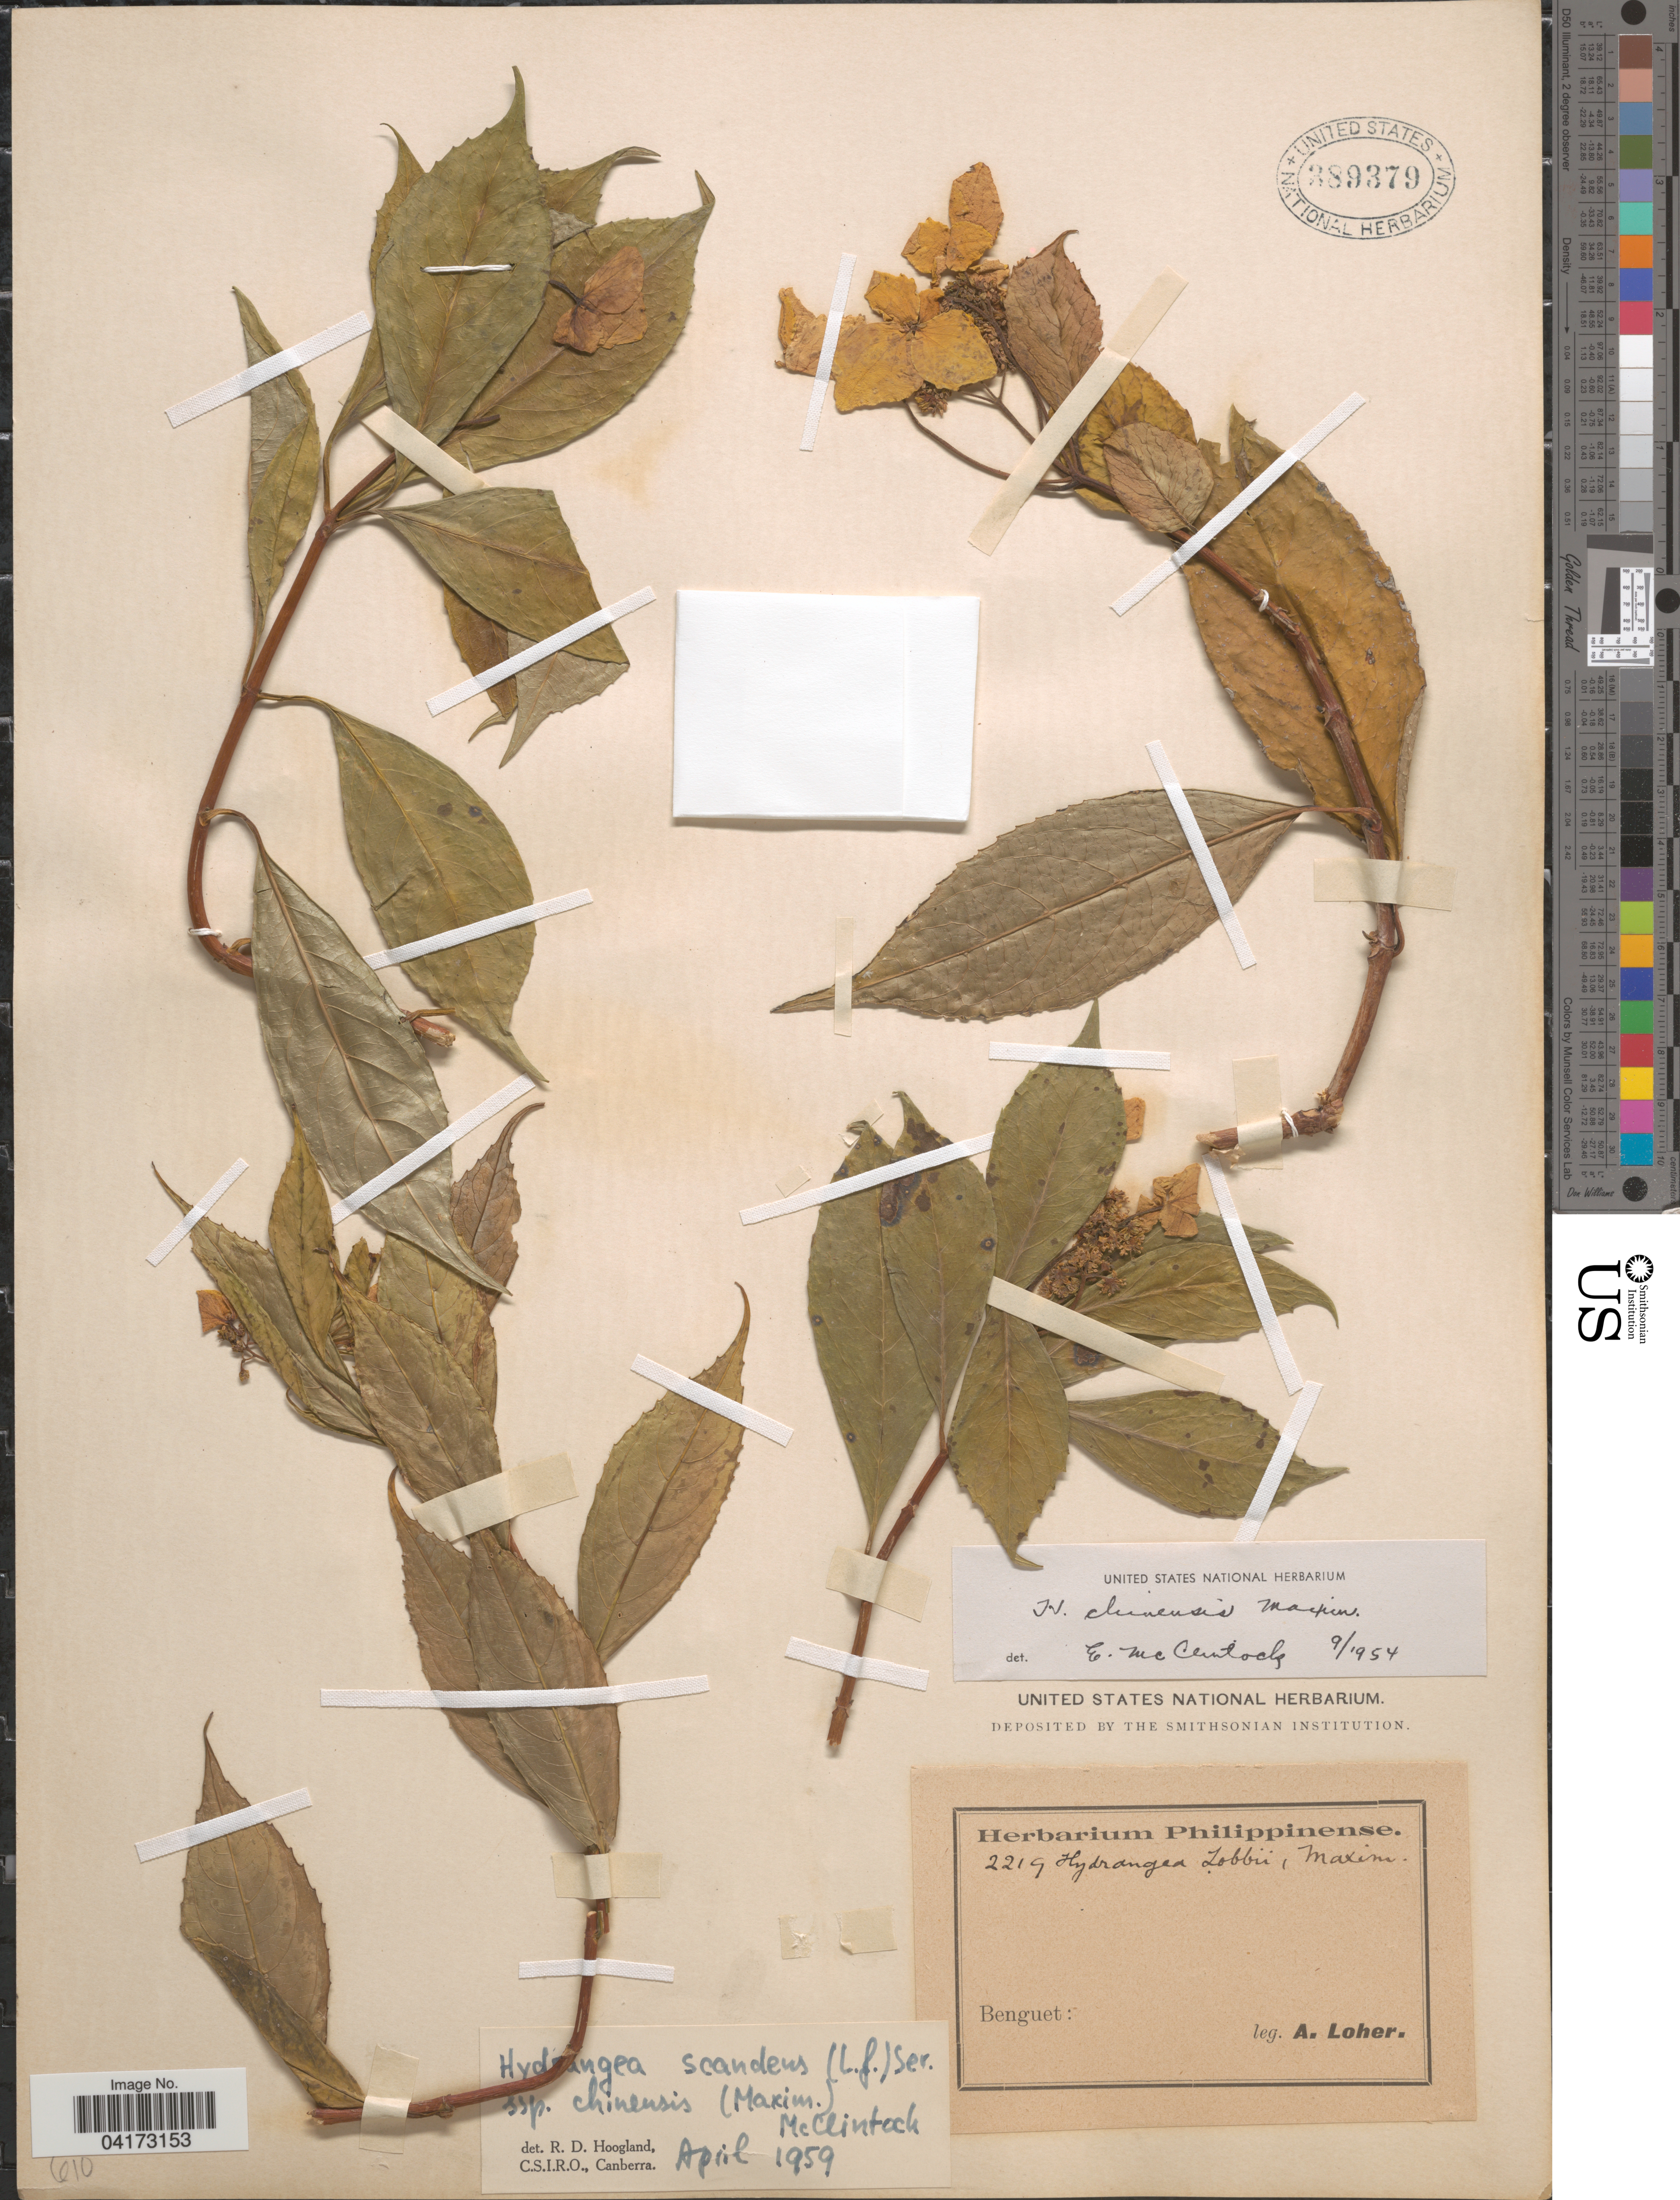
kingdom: Plantae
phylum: Tracheophyta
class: Magnoliopsida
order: Cornales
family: Hydrangeaceae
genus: Hydrangea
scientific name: Hydrangea scandens subsp. chinensis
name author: (Maxim.) E. M. McClint.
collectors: A. Loher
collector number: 2219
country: Philippines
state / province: Cordillera (Administrative Region)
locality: Benguet.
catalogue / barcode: US 389379